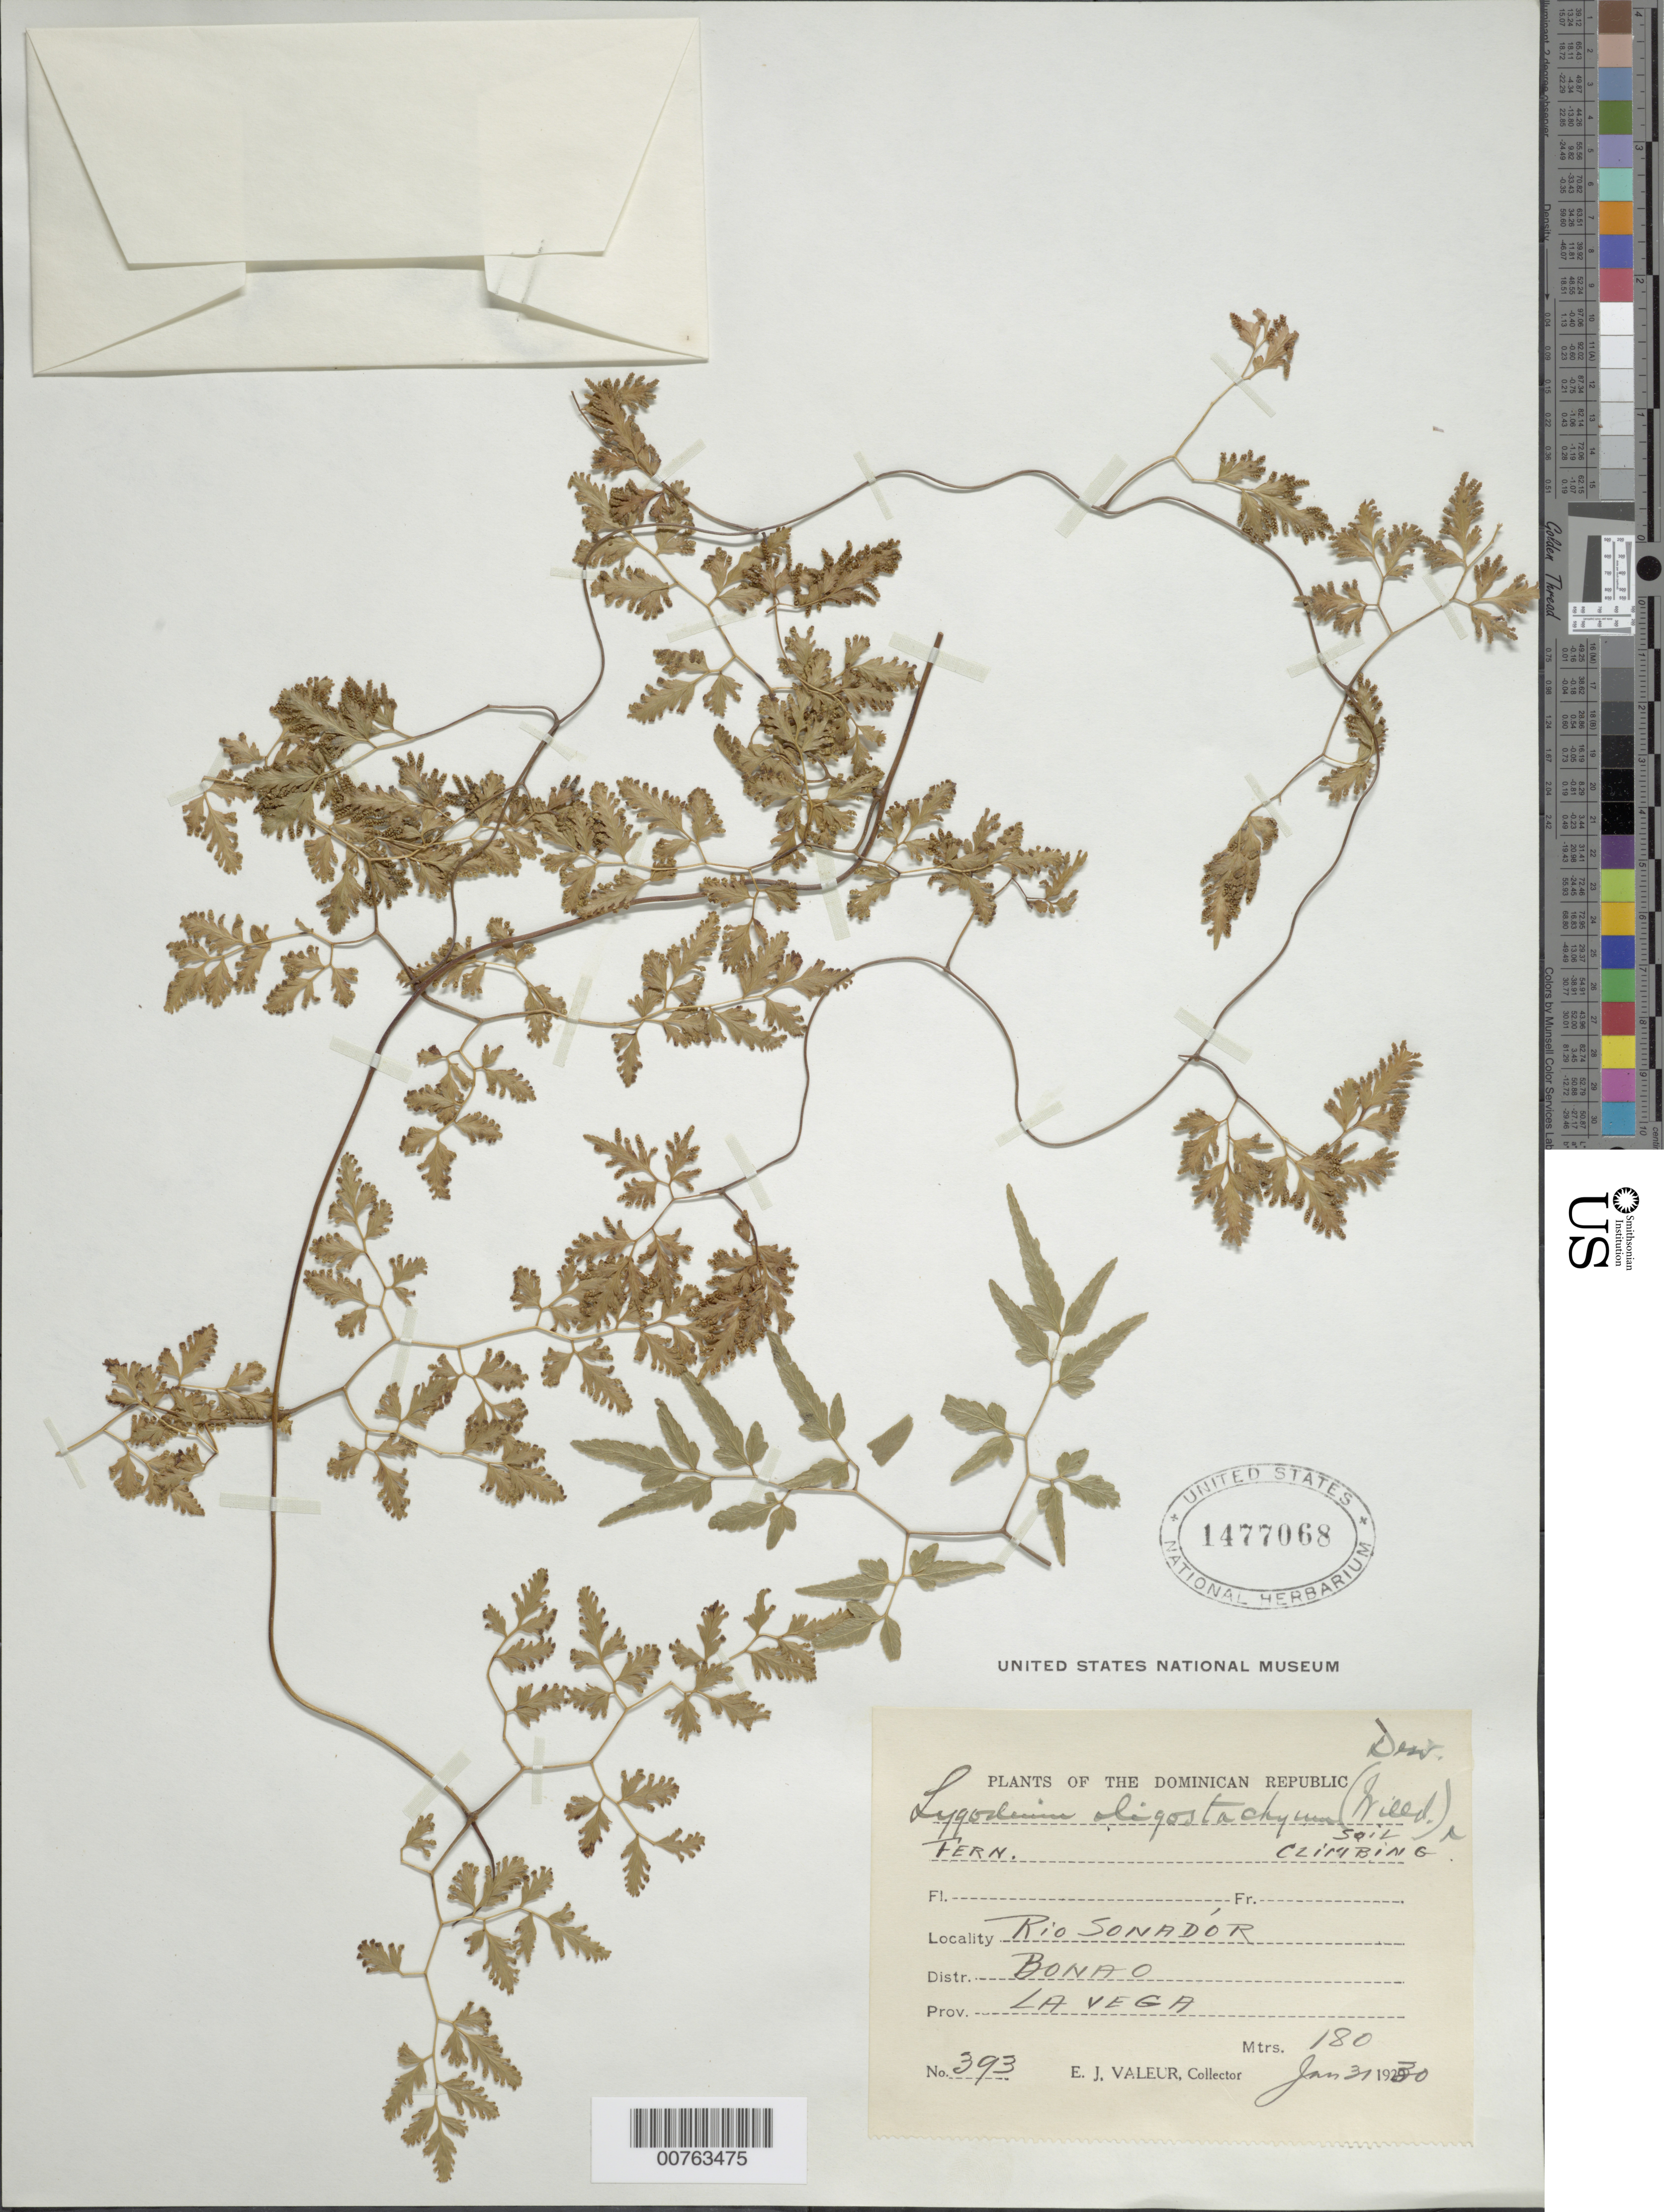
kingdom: Plantae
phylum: Tracheophyta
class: Polypodiopsida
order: Schizaeales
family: Lygodiaceae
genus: Lygodium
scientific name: Lygodium oligostachyum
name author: (Willd.) Desv.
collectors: E. Valeur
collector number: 393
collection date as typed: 31 Jan 1930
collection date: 1930-01-31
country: Dominican Republic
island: Hispaniola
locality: Province La Vega. Distr. Bonao, Río Sonador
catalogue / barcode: US 1477068